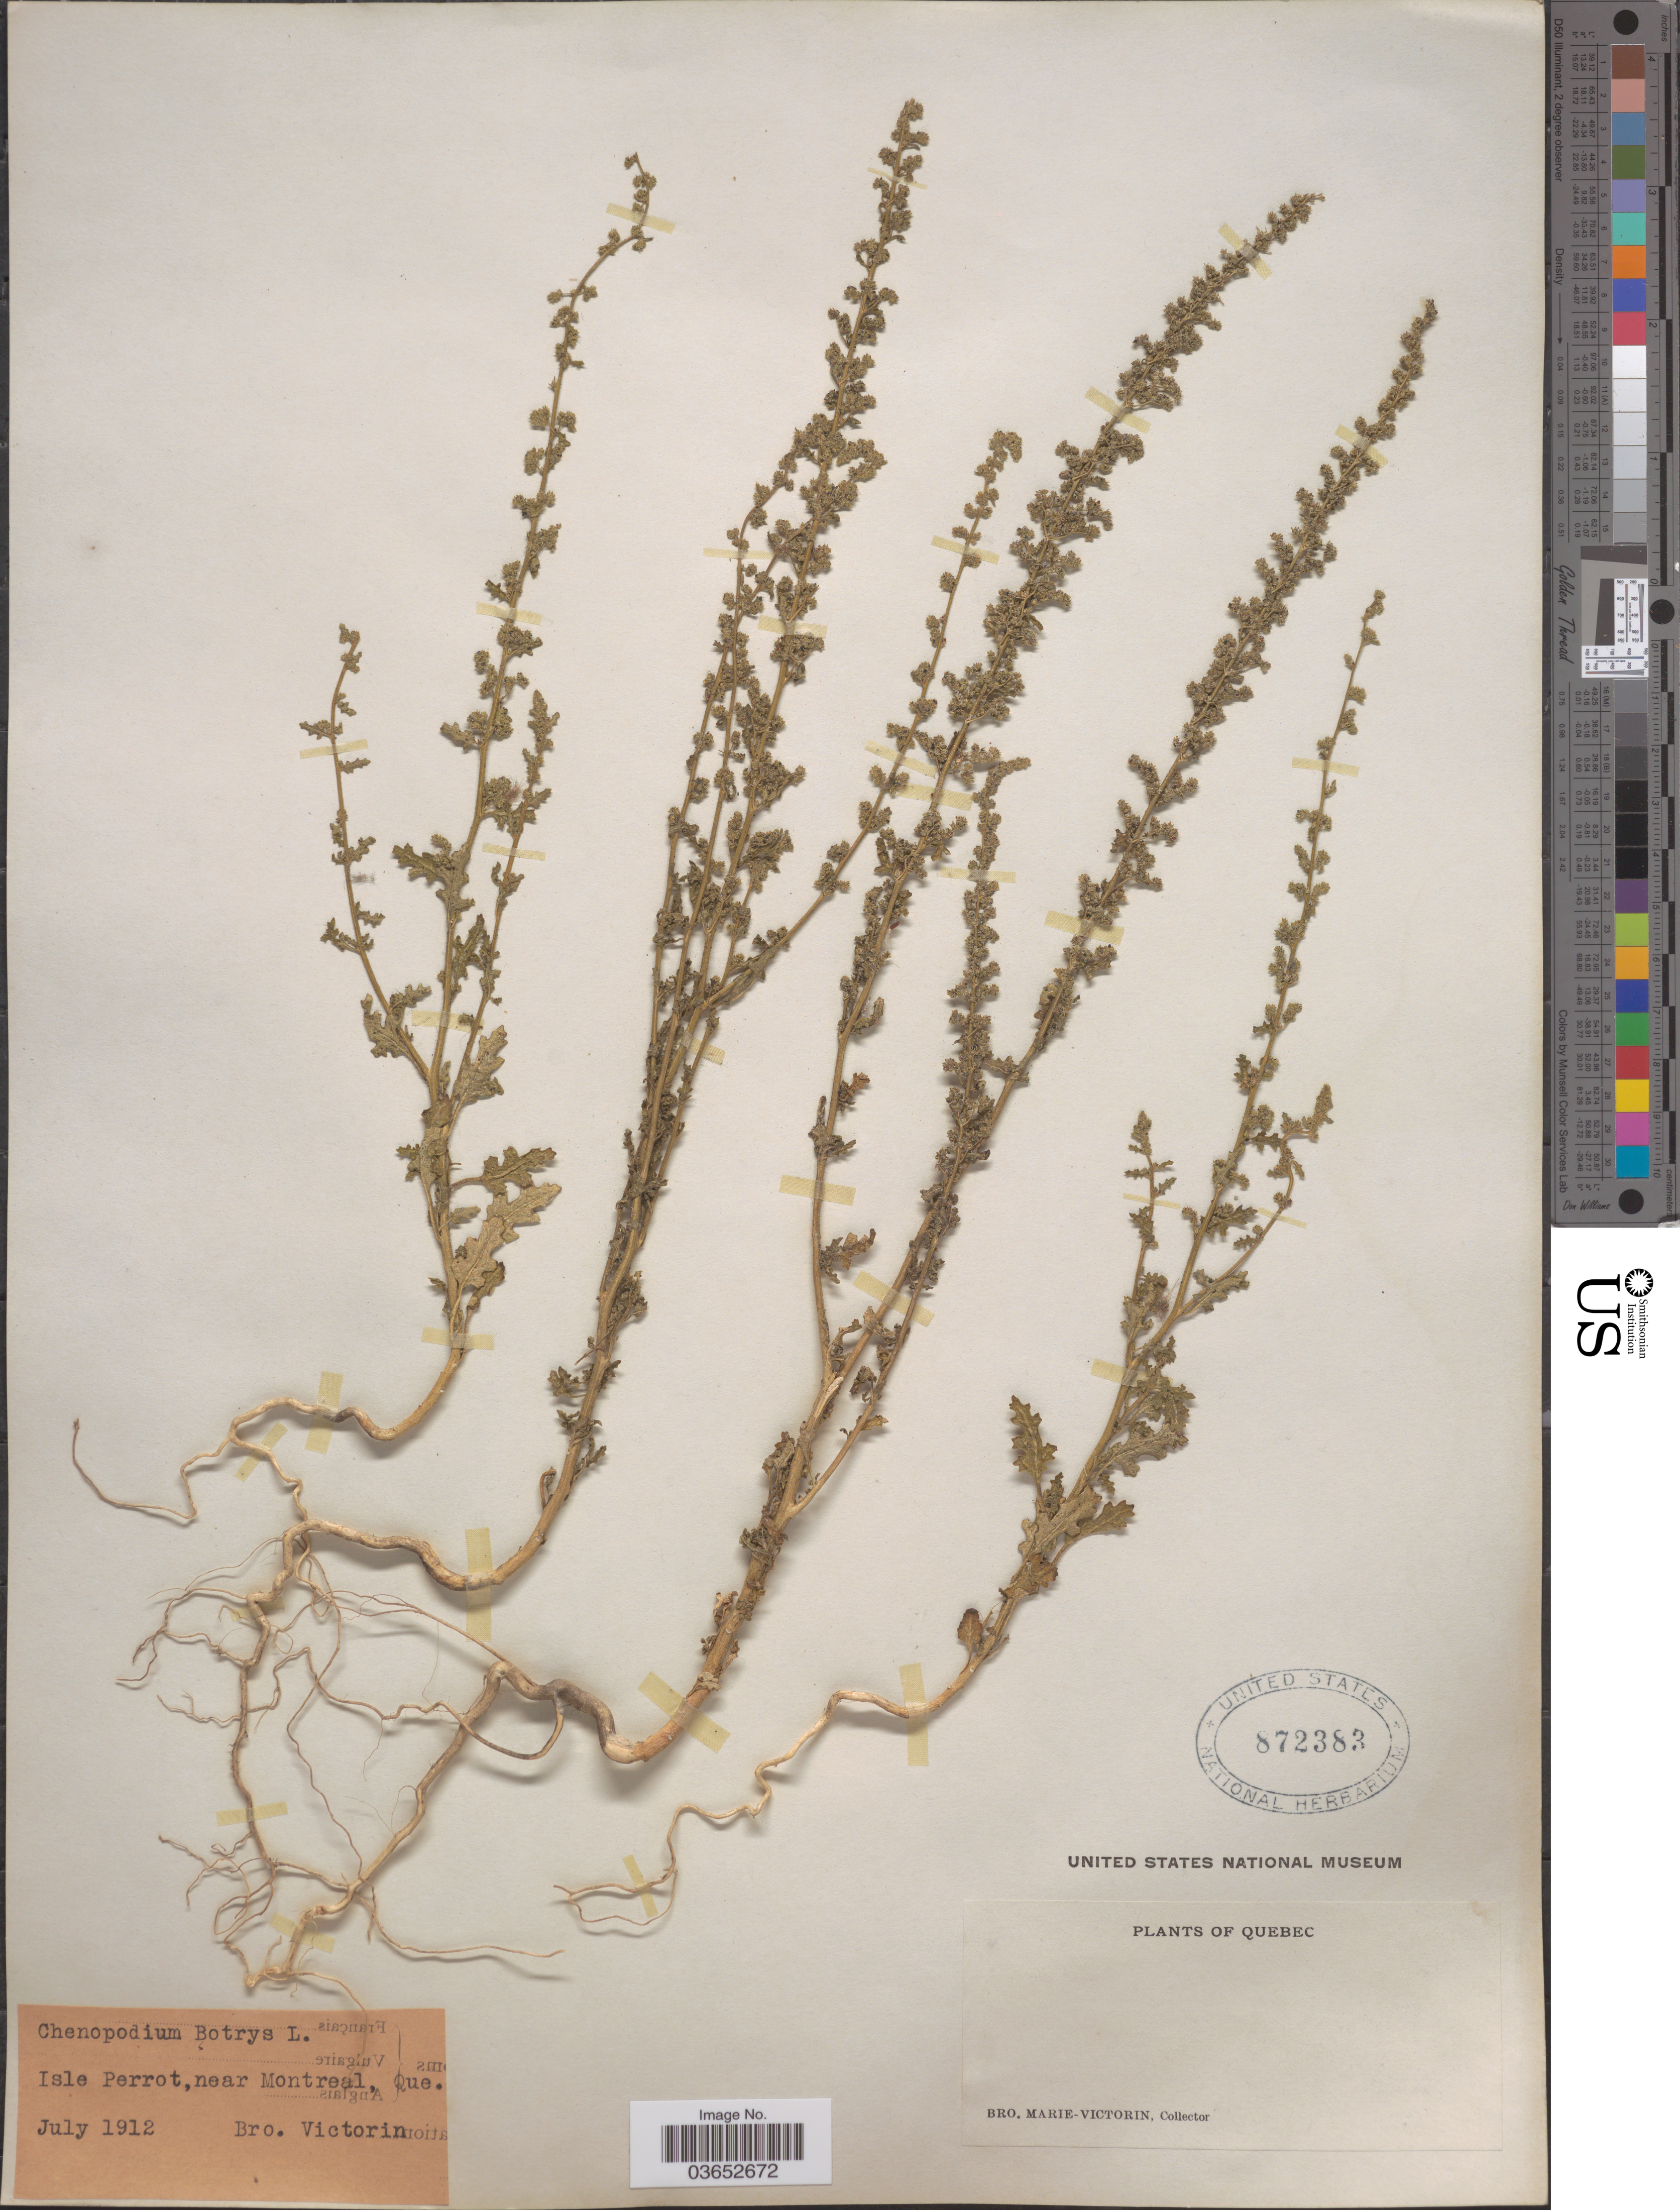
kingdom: Plantae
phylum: Tracheophyta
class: Magnoliopsida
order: Caryophyllales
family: Amaranthaceae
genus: Chenopodium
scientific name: Chenopodium botrys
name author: L.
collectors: Fr. Marie-Victorin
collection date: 1912-07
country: Canada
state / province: Quebec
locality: Isle Perrot, near Montreal.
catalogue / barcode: US 872383